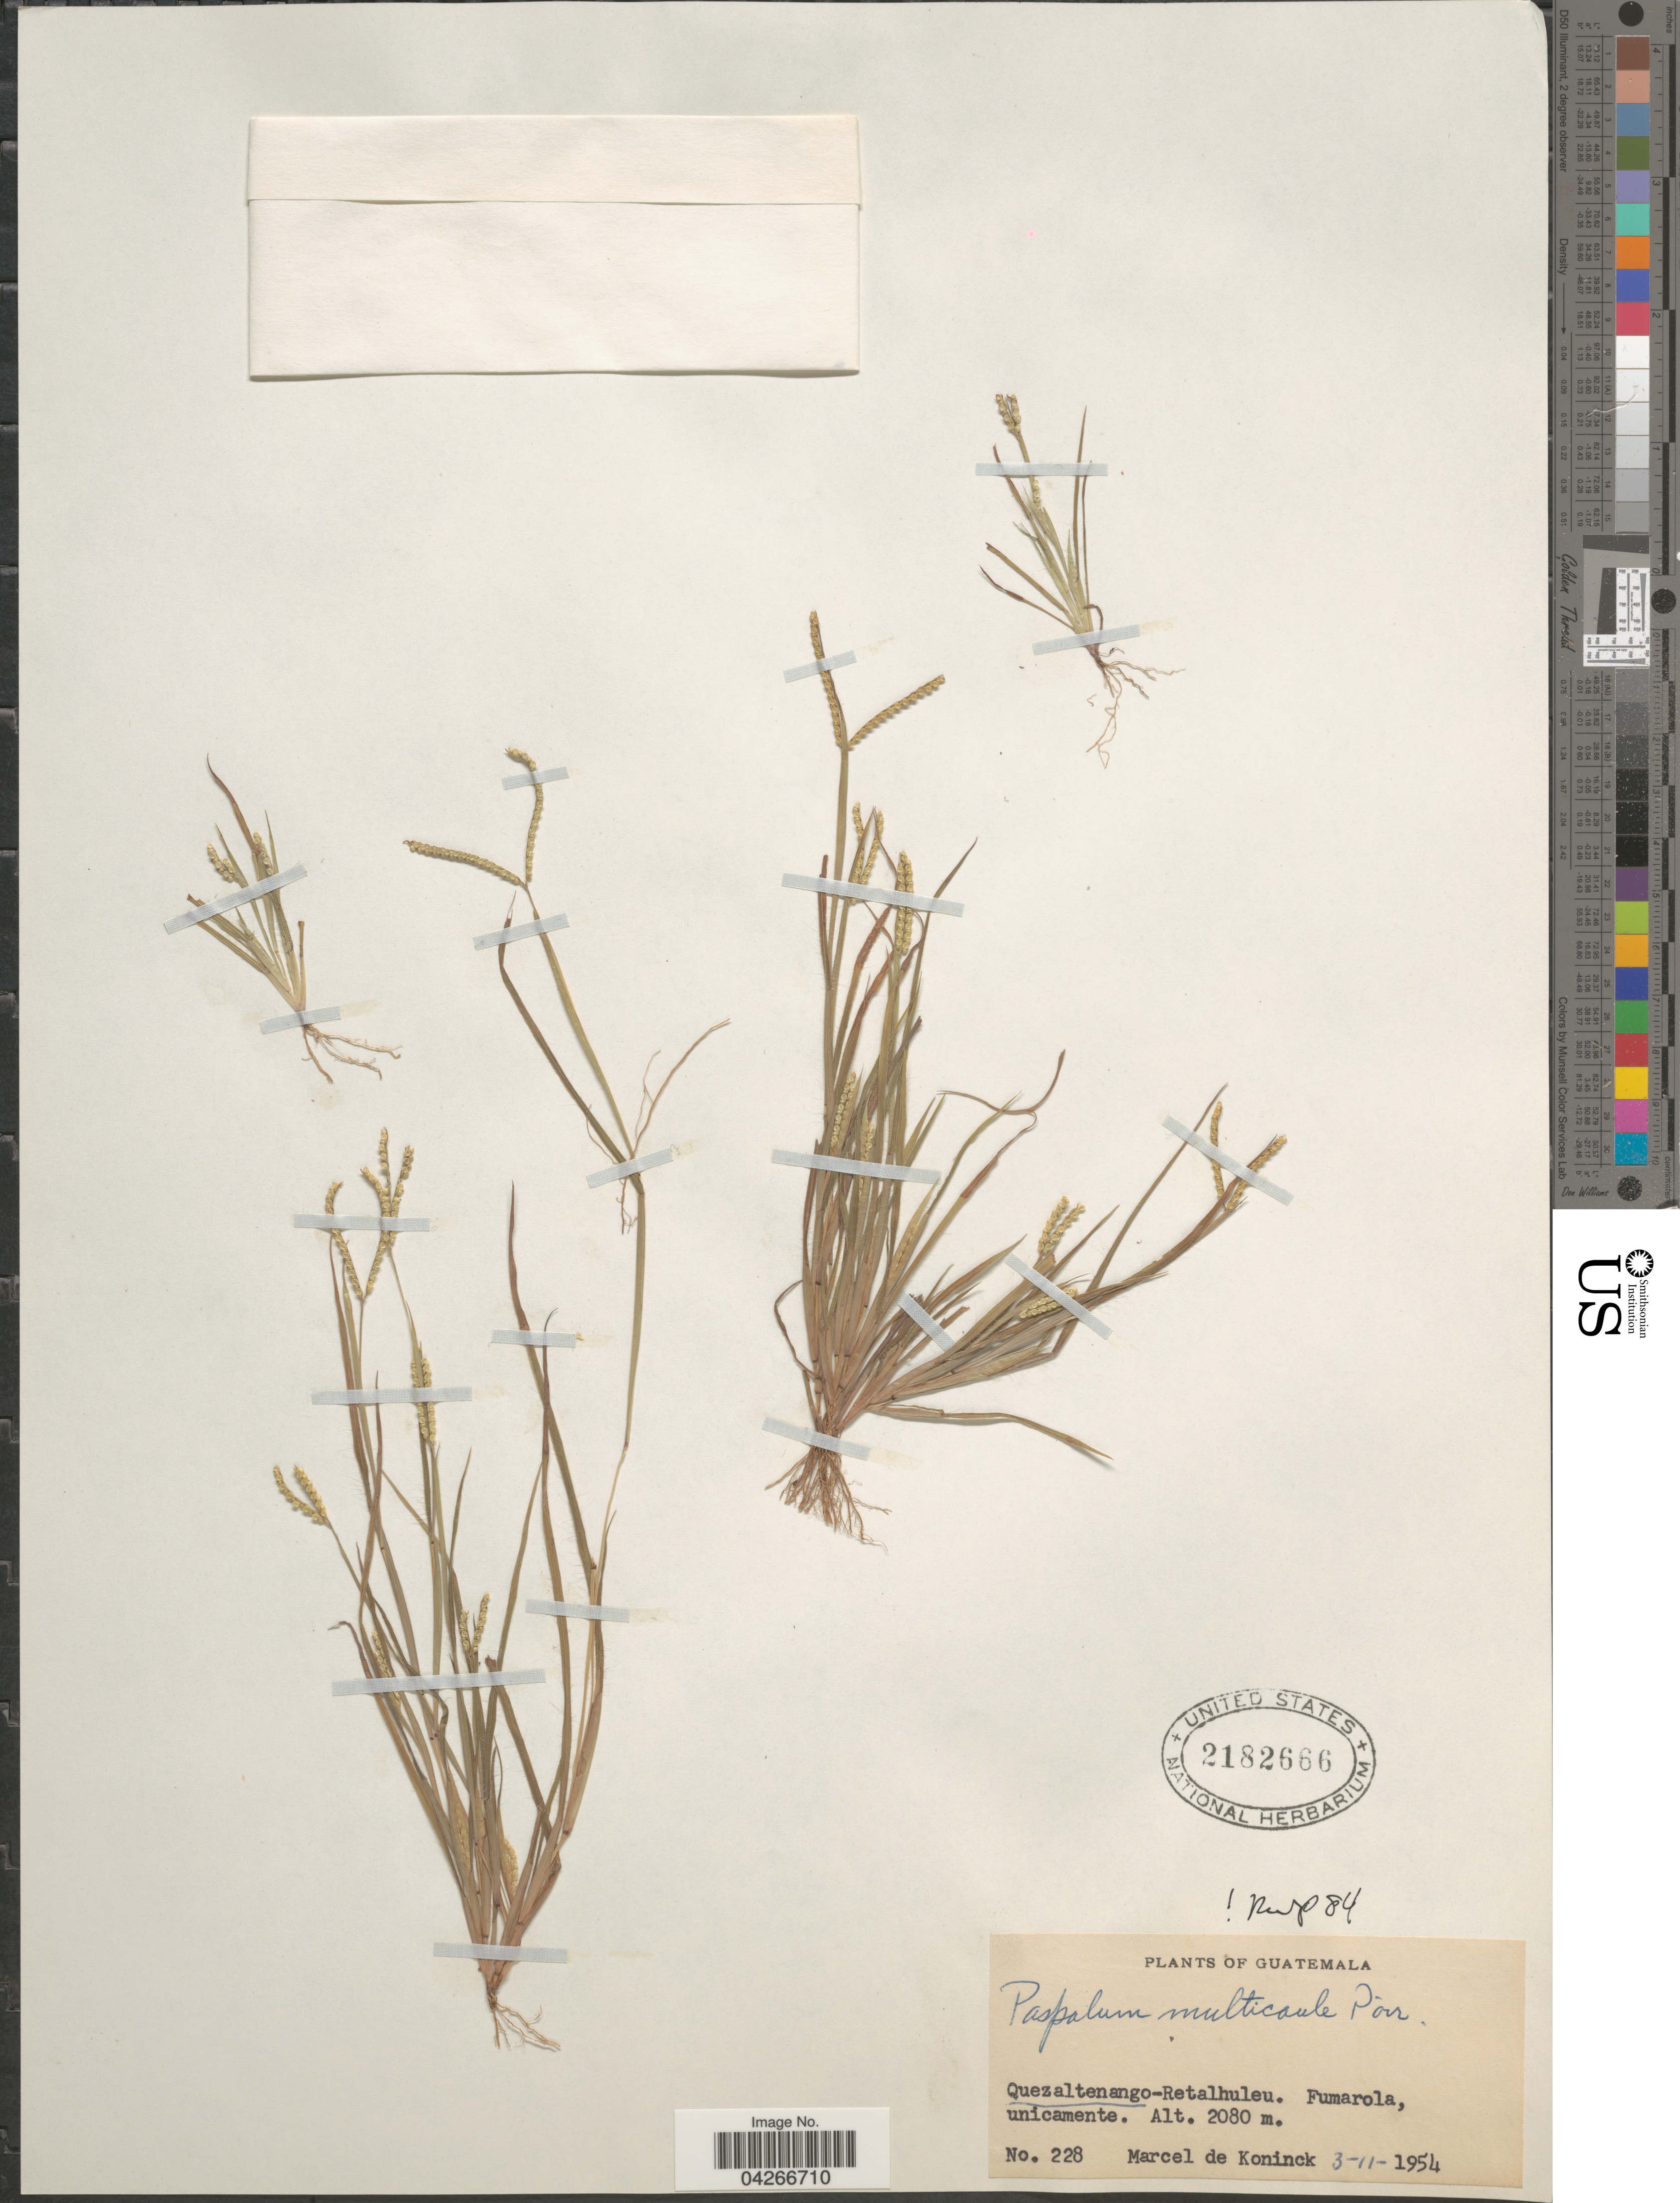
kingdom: Plantae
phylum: Tracheophyta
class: Liliopsida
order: Poales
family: Poaceae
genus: Paspalum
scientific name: Paspalum multicaule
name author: Poir. in Lam.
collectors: M. Koninck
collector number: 228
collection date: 1954-11-03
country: Guatemala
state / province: Quetzaltenango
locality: Quezaltenango-Retalhuleu. Fumarola, unicamente.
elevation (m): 2080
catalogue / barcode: US 2182666